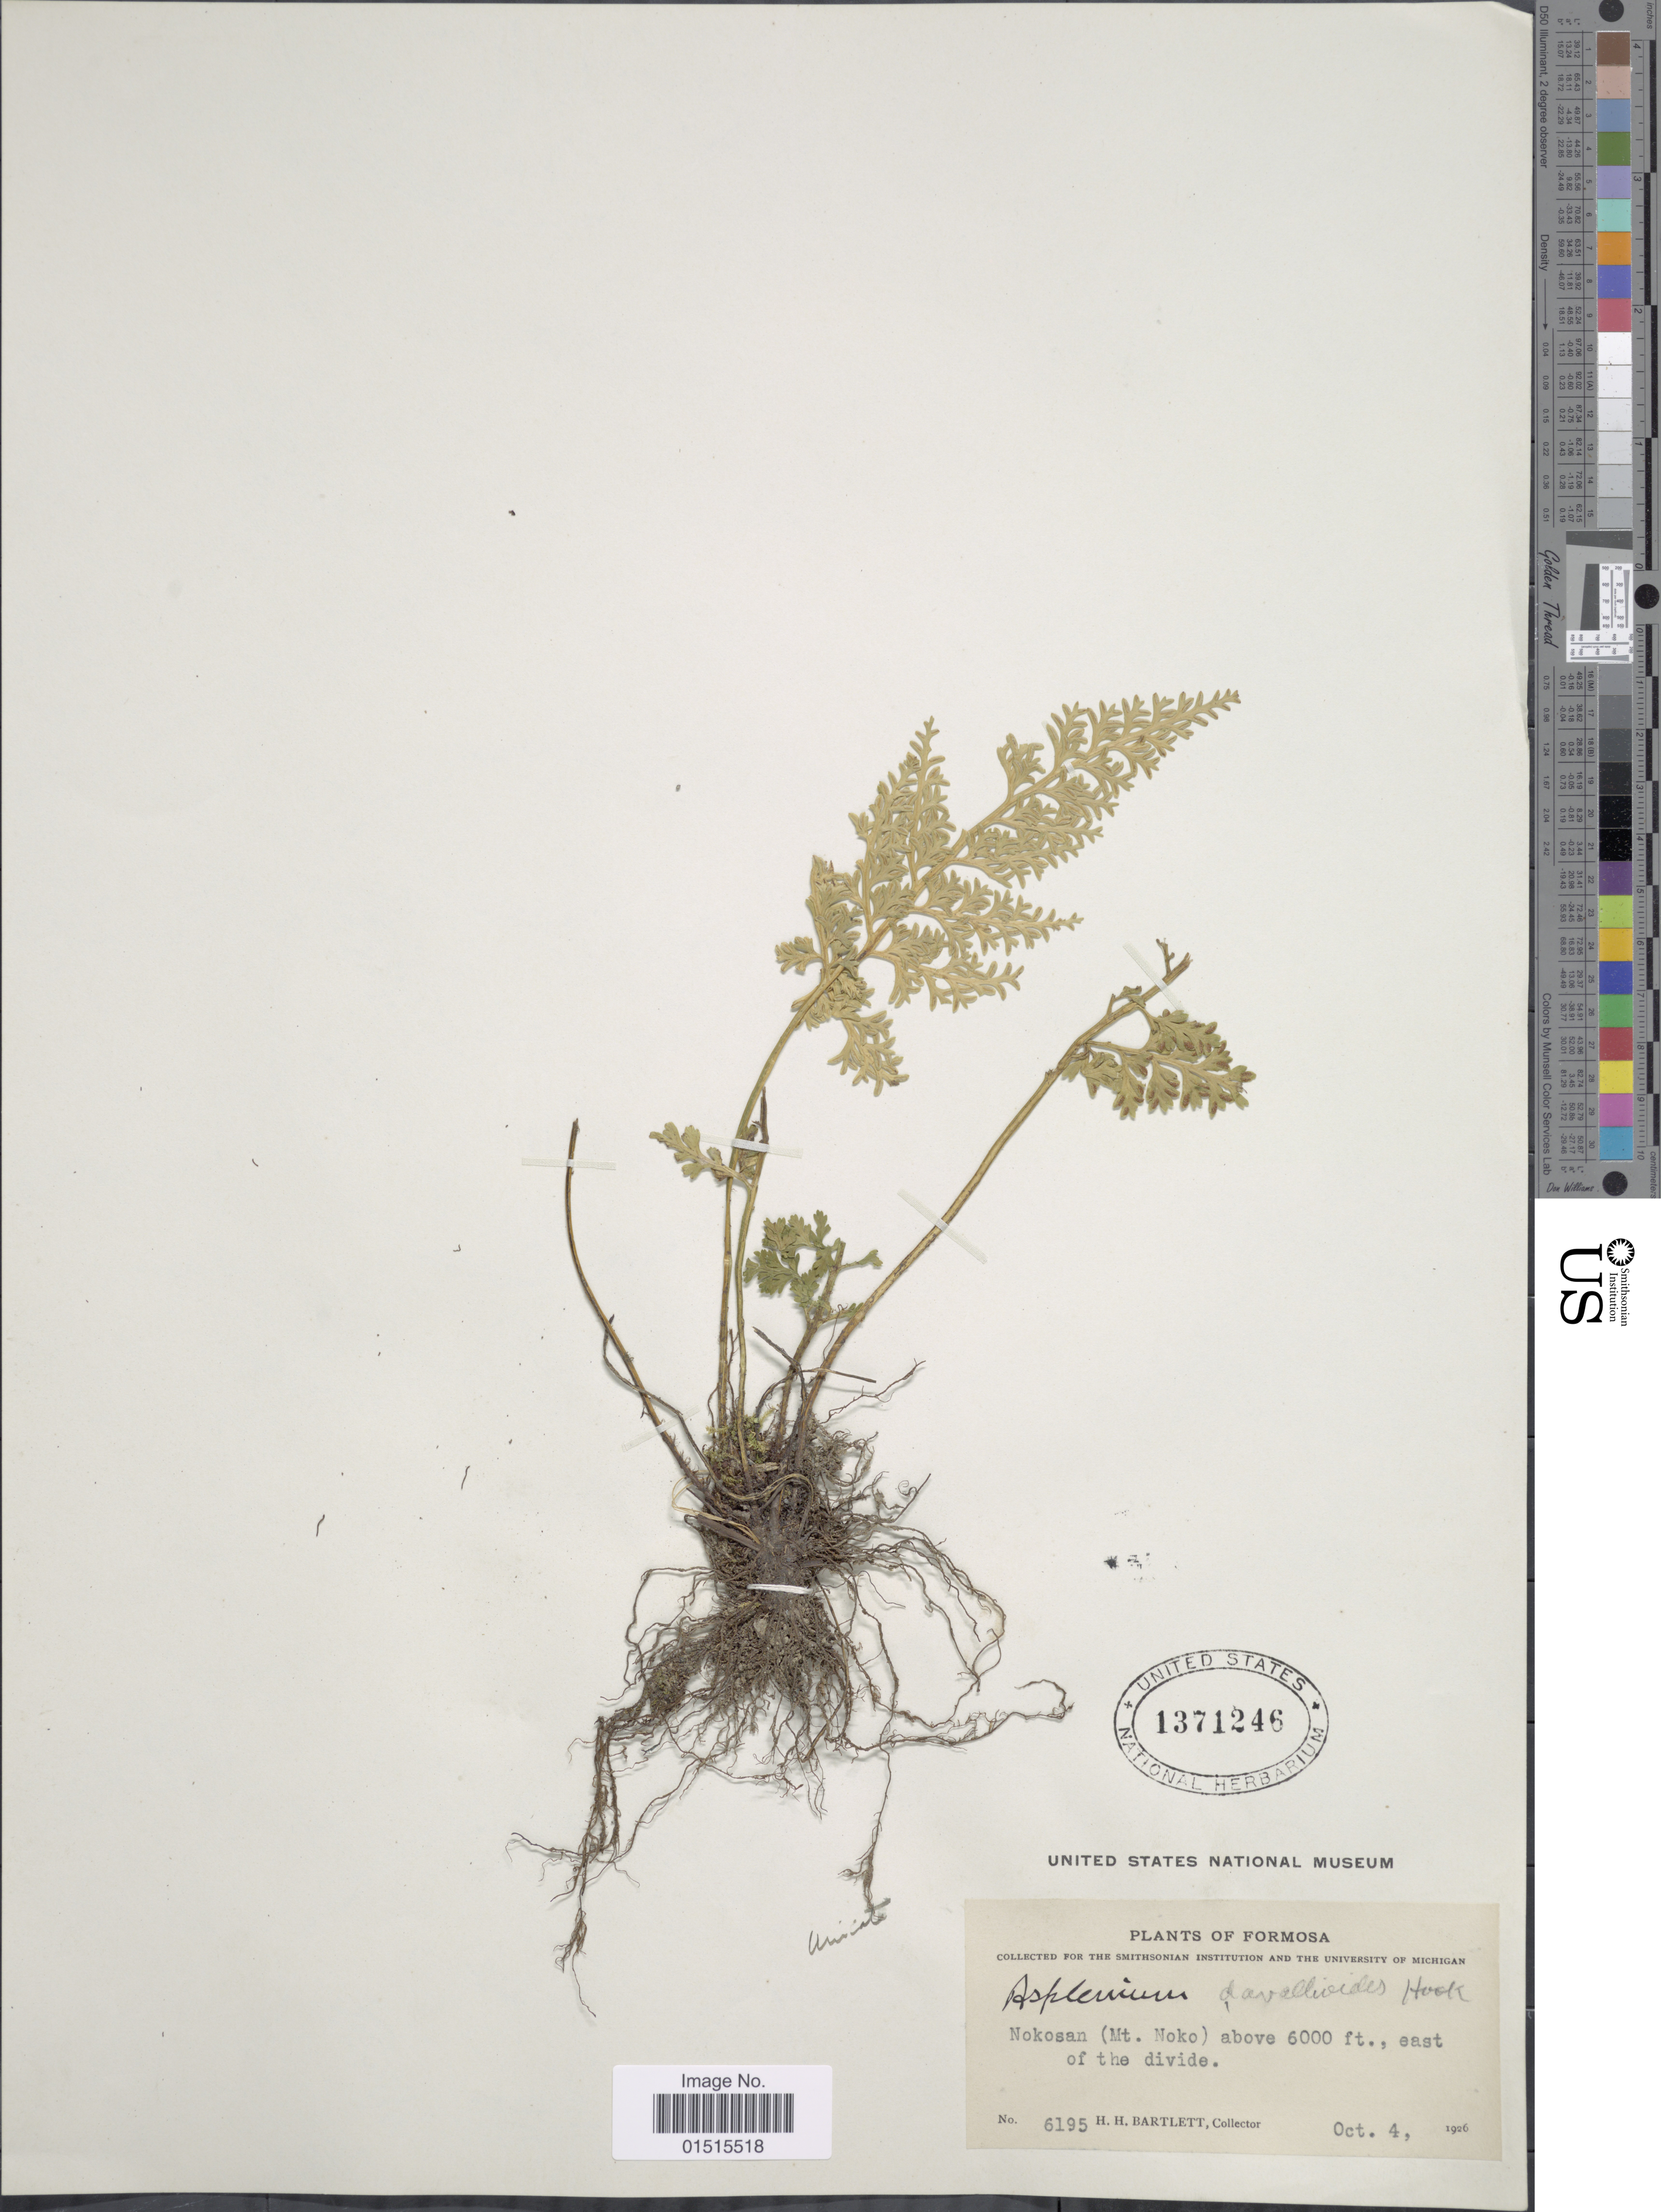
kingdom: Plantae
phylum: Tracheophyta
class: Polypodiopsida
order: Polypodiales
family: Aspleniaceae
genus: Asplenium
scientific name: Asplenium ritoense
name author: Hayata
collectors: H. H. Bartlett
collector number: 6195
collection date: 1926-10-04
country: Taiwan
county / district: Hualien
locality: Formosa, Nokosan (Mt. Noko) east of the divide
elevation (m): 1829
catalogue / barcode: US 1371246